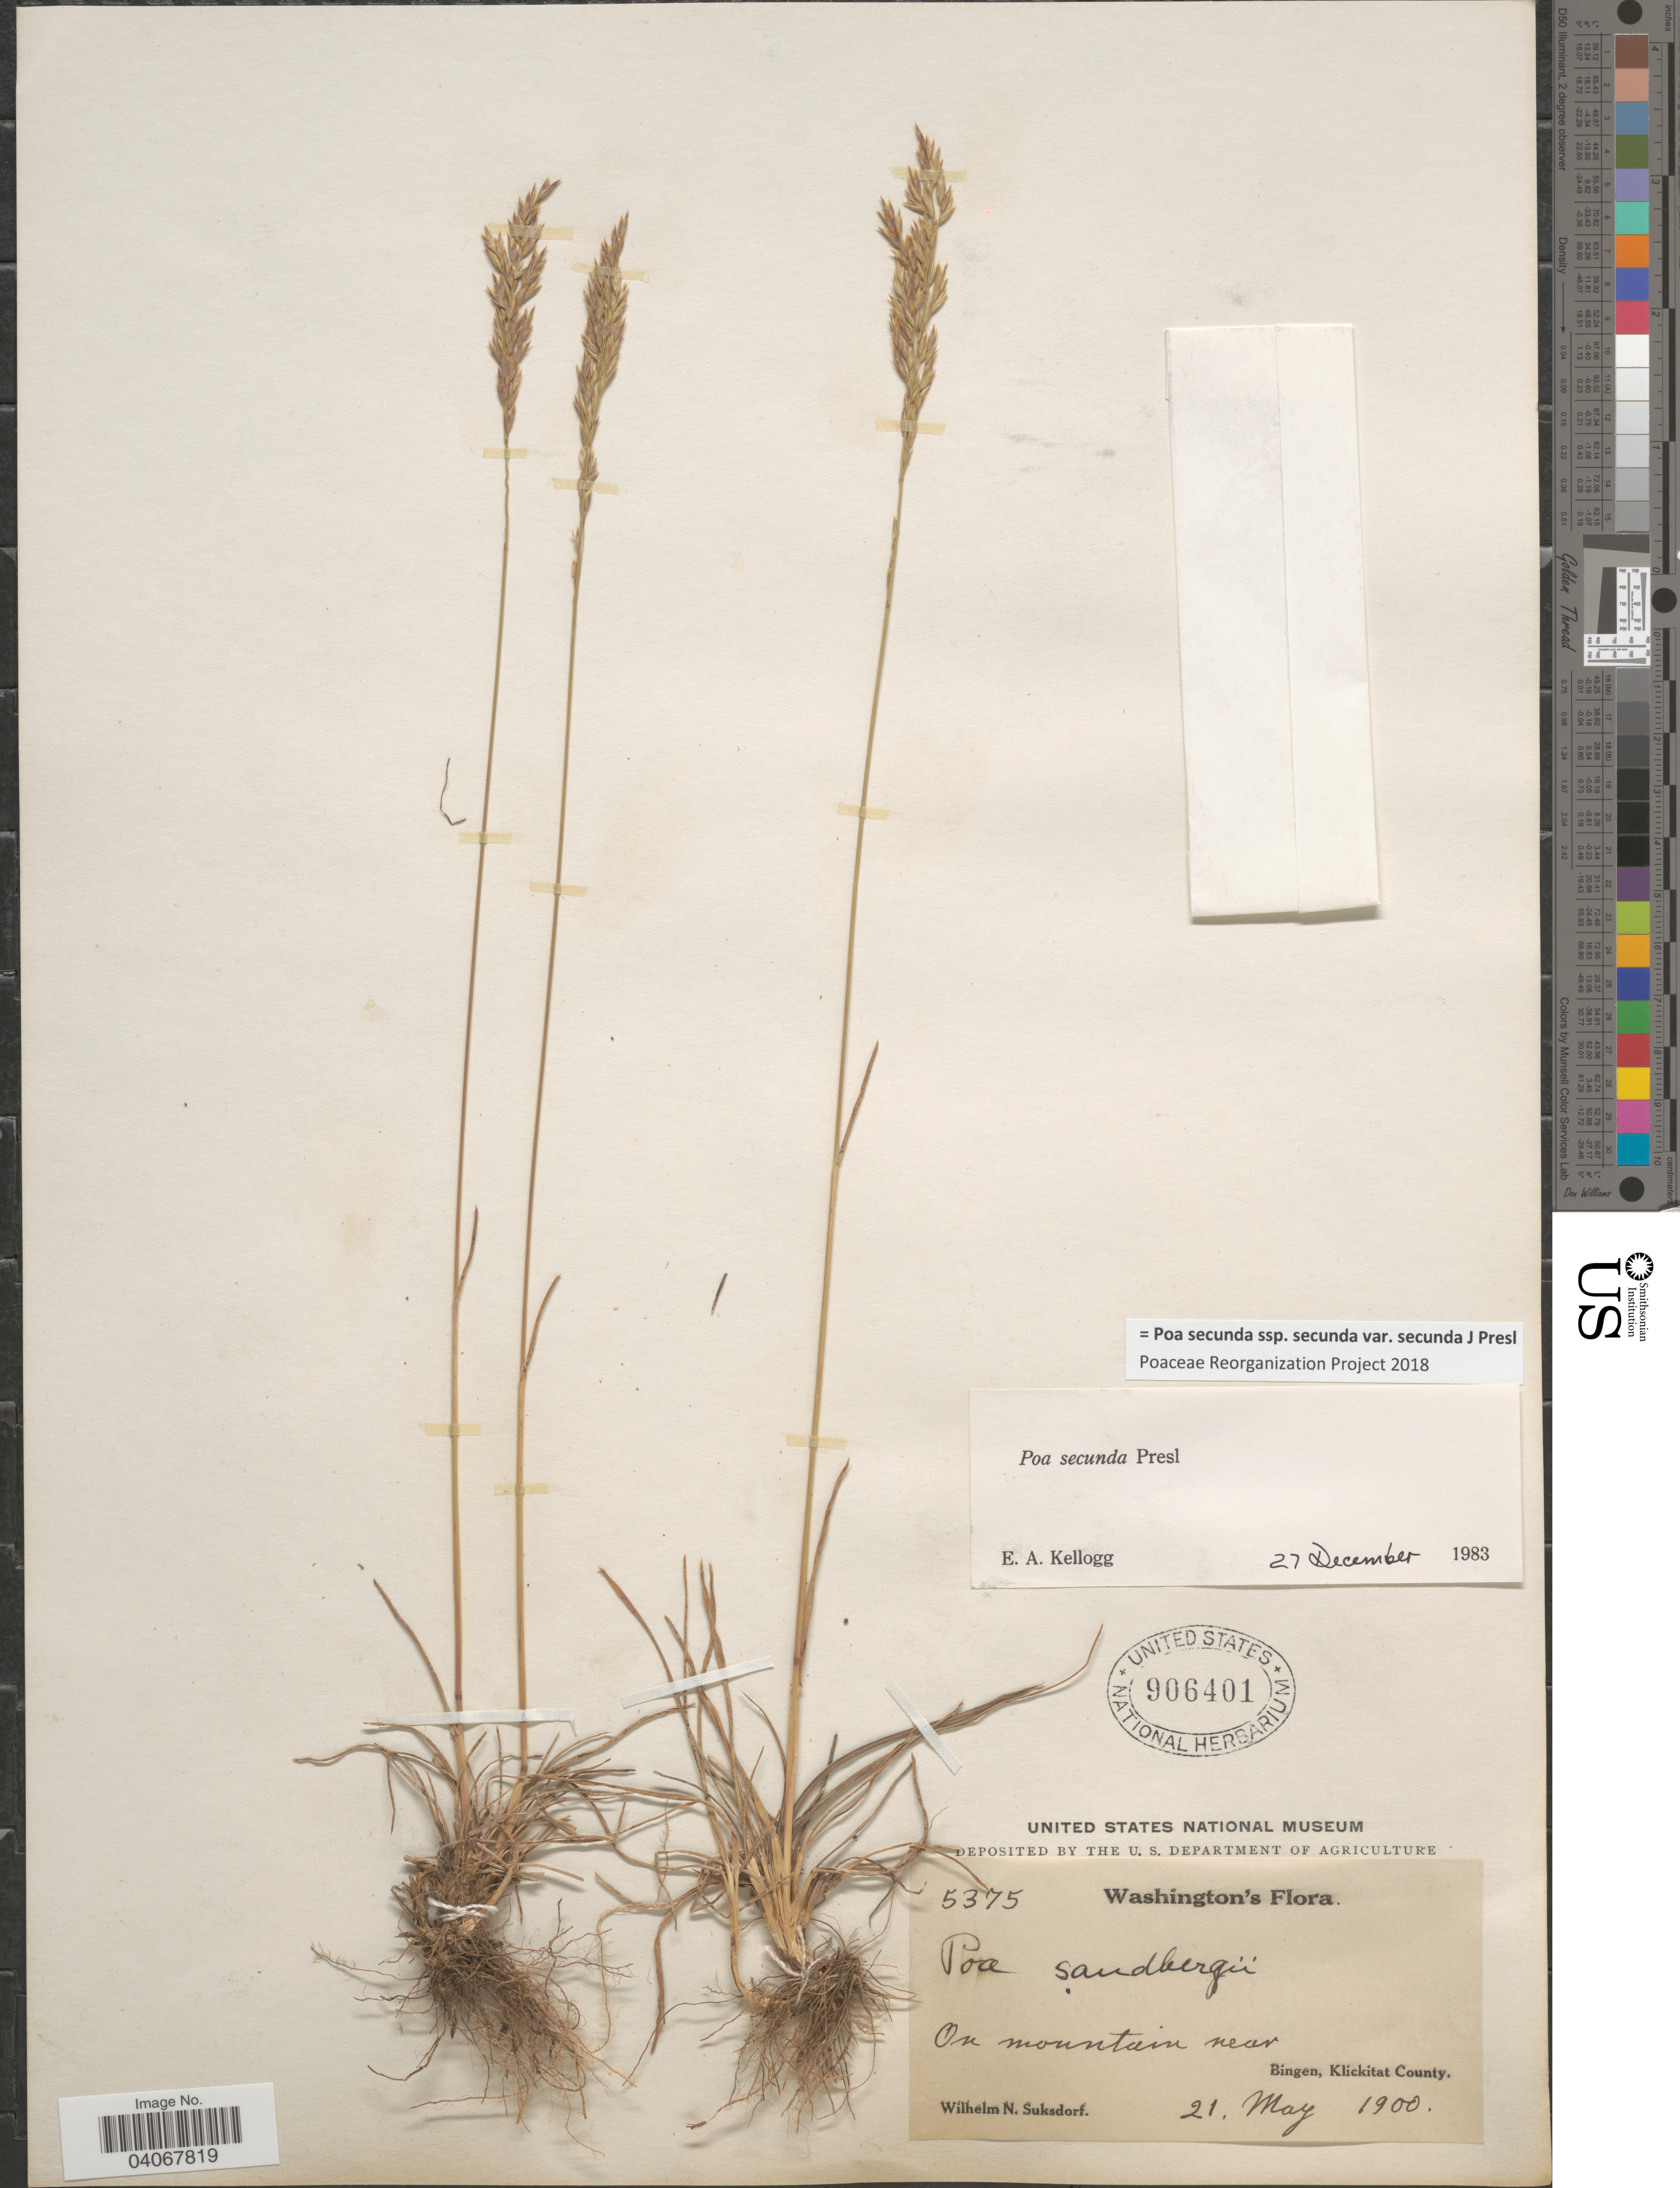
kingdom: Plantae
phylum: Tracheophyta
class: Liliopsida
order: Poales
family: Poaceae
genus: Poa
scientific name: Poa secunda subsp. secunda var. secunda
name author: J. Presl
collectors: W. N. Suksdorf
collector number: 5375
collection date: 1900-05-21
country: United States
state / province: Washington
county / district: Klickitat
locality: On mountain near Bingen, Klickitat County.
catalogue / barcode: US 906401